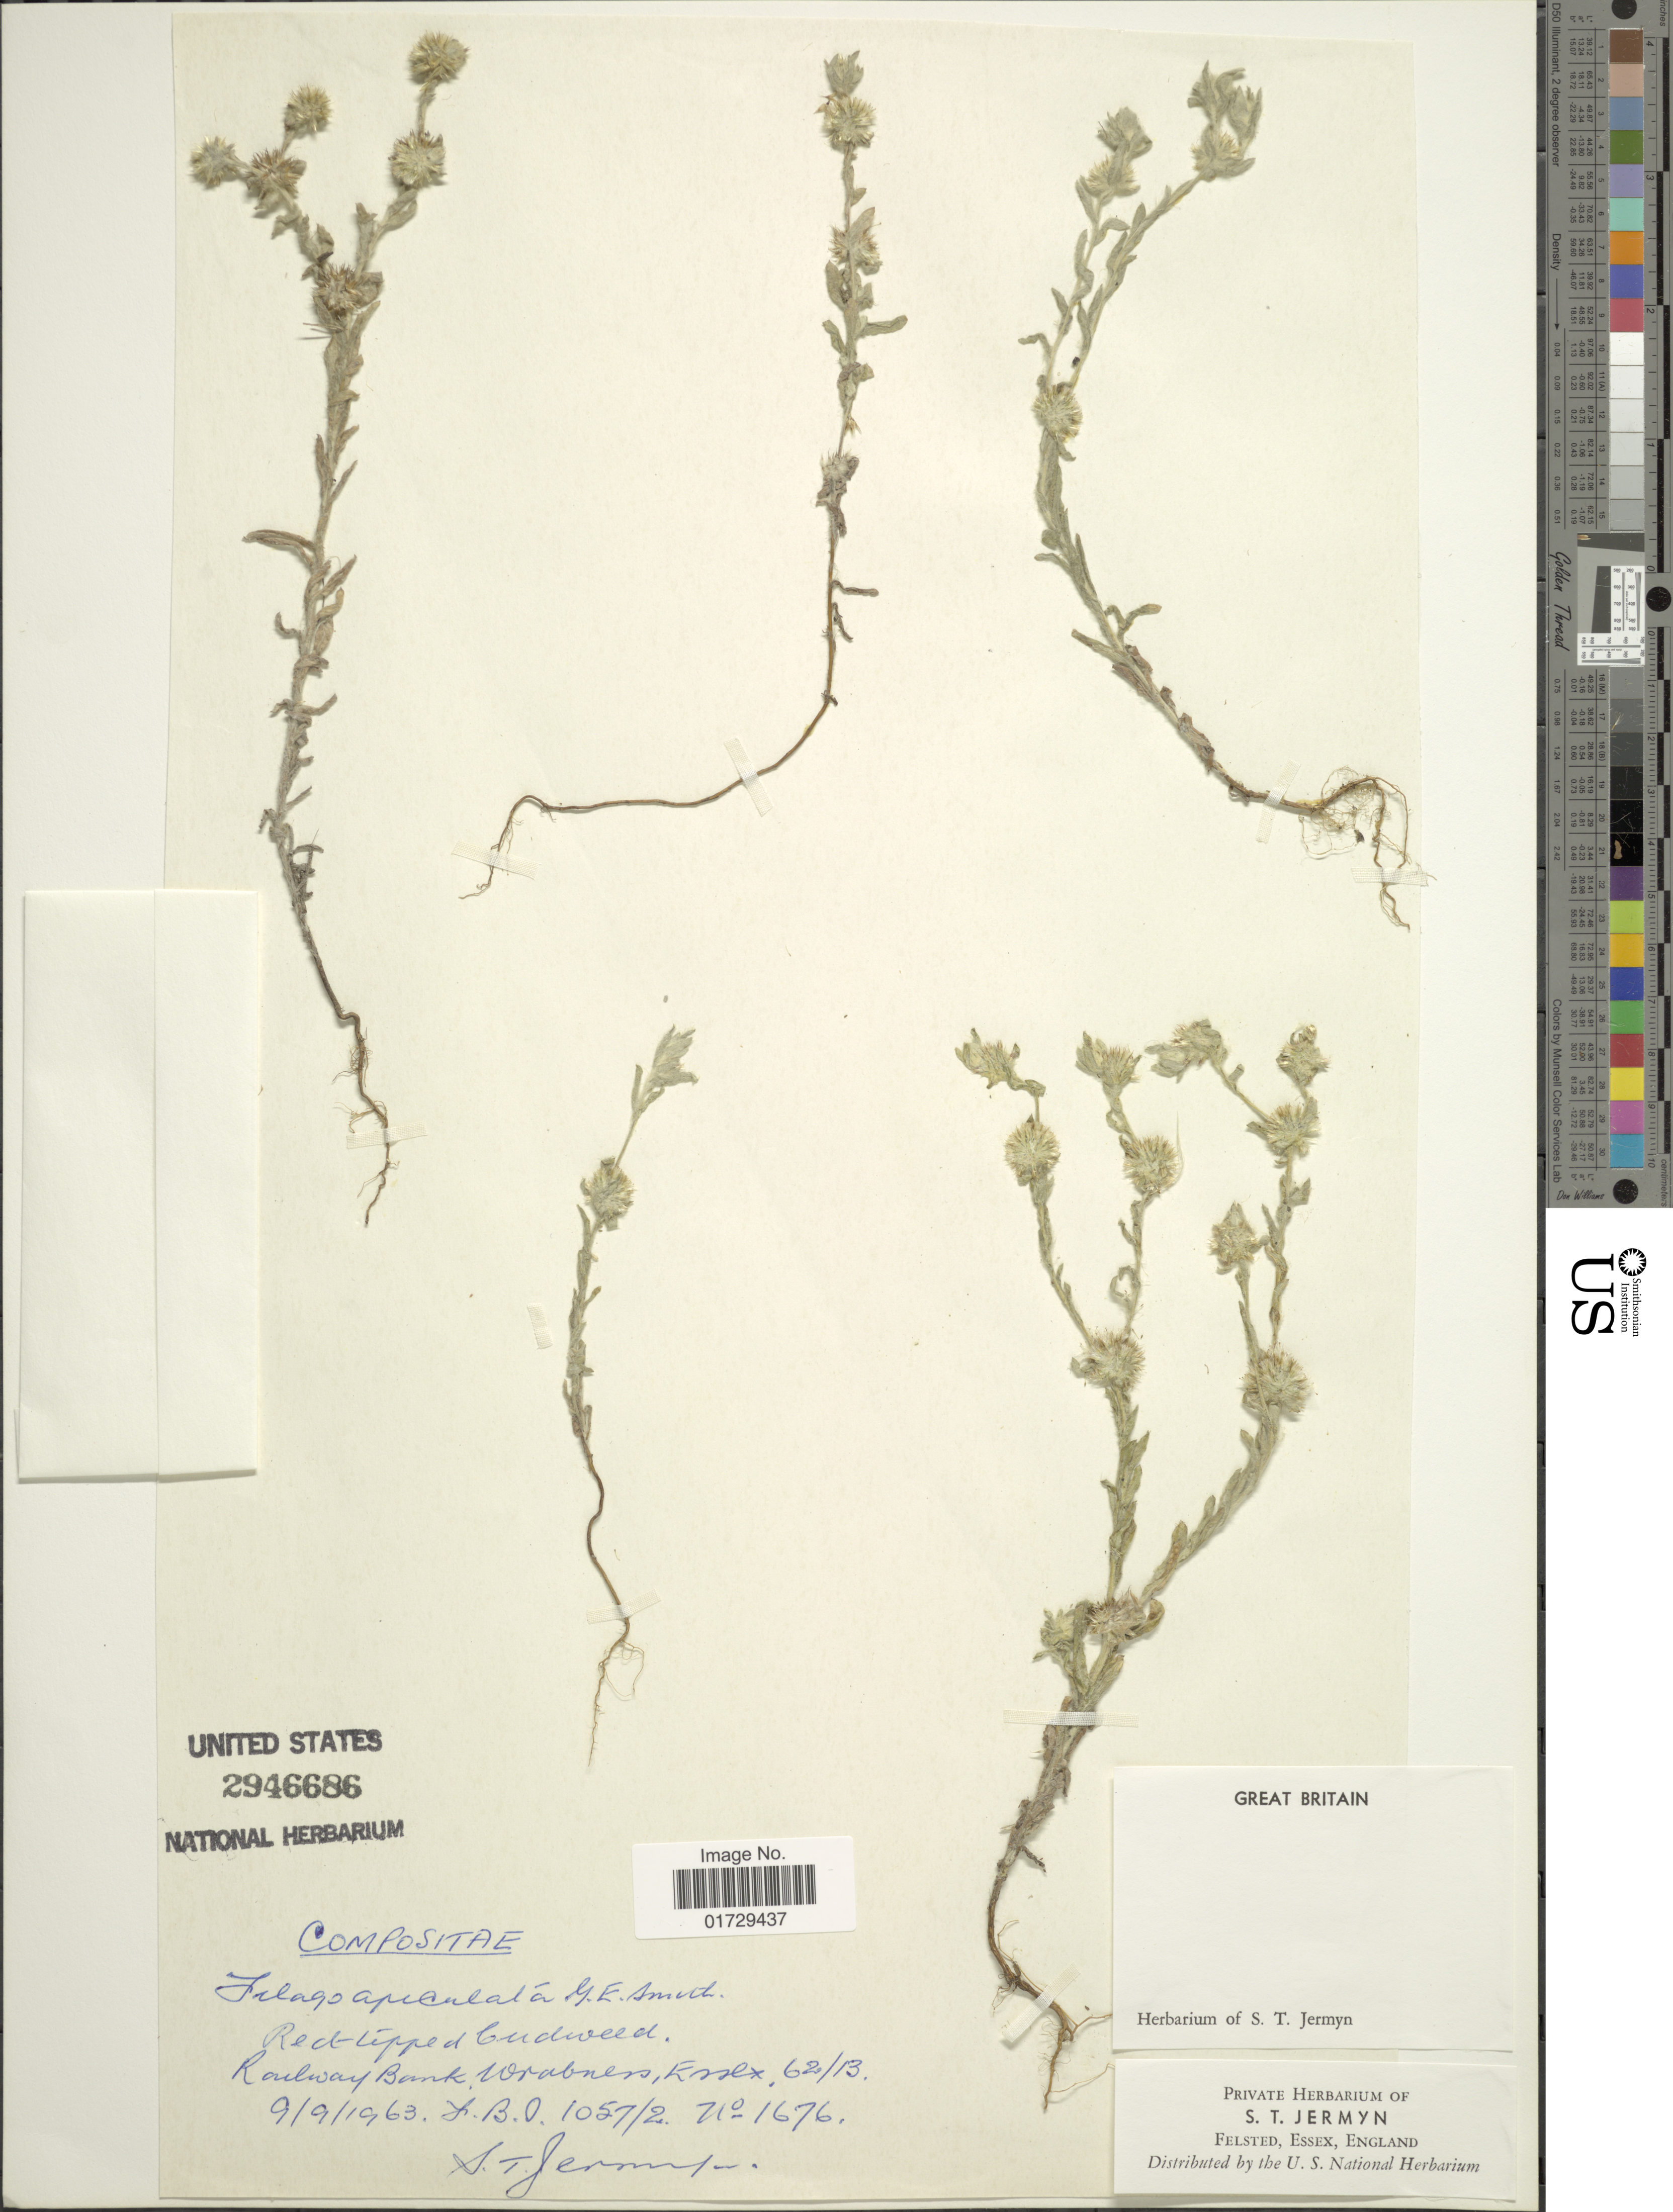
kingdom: Plantae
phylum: Tracheophyta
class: Magnoliopsida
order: Asterales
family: Asteraceae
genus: Filago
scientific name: Filago apiculata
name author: G.E. Sm. ex Bab.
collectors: S. Jermyn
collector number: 1676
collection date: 1963-09-09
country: United Kingdom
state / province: England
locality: Wrabness, Essex 62/13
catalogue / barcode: US 2946686